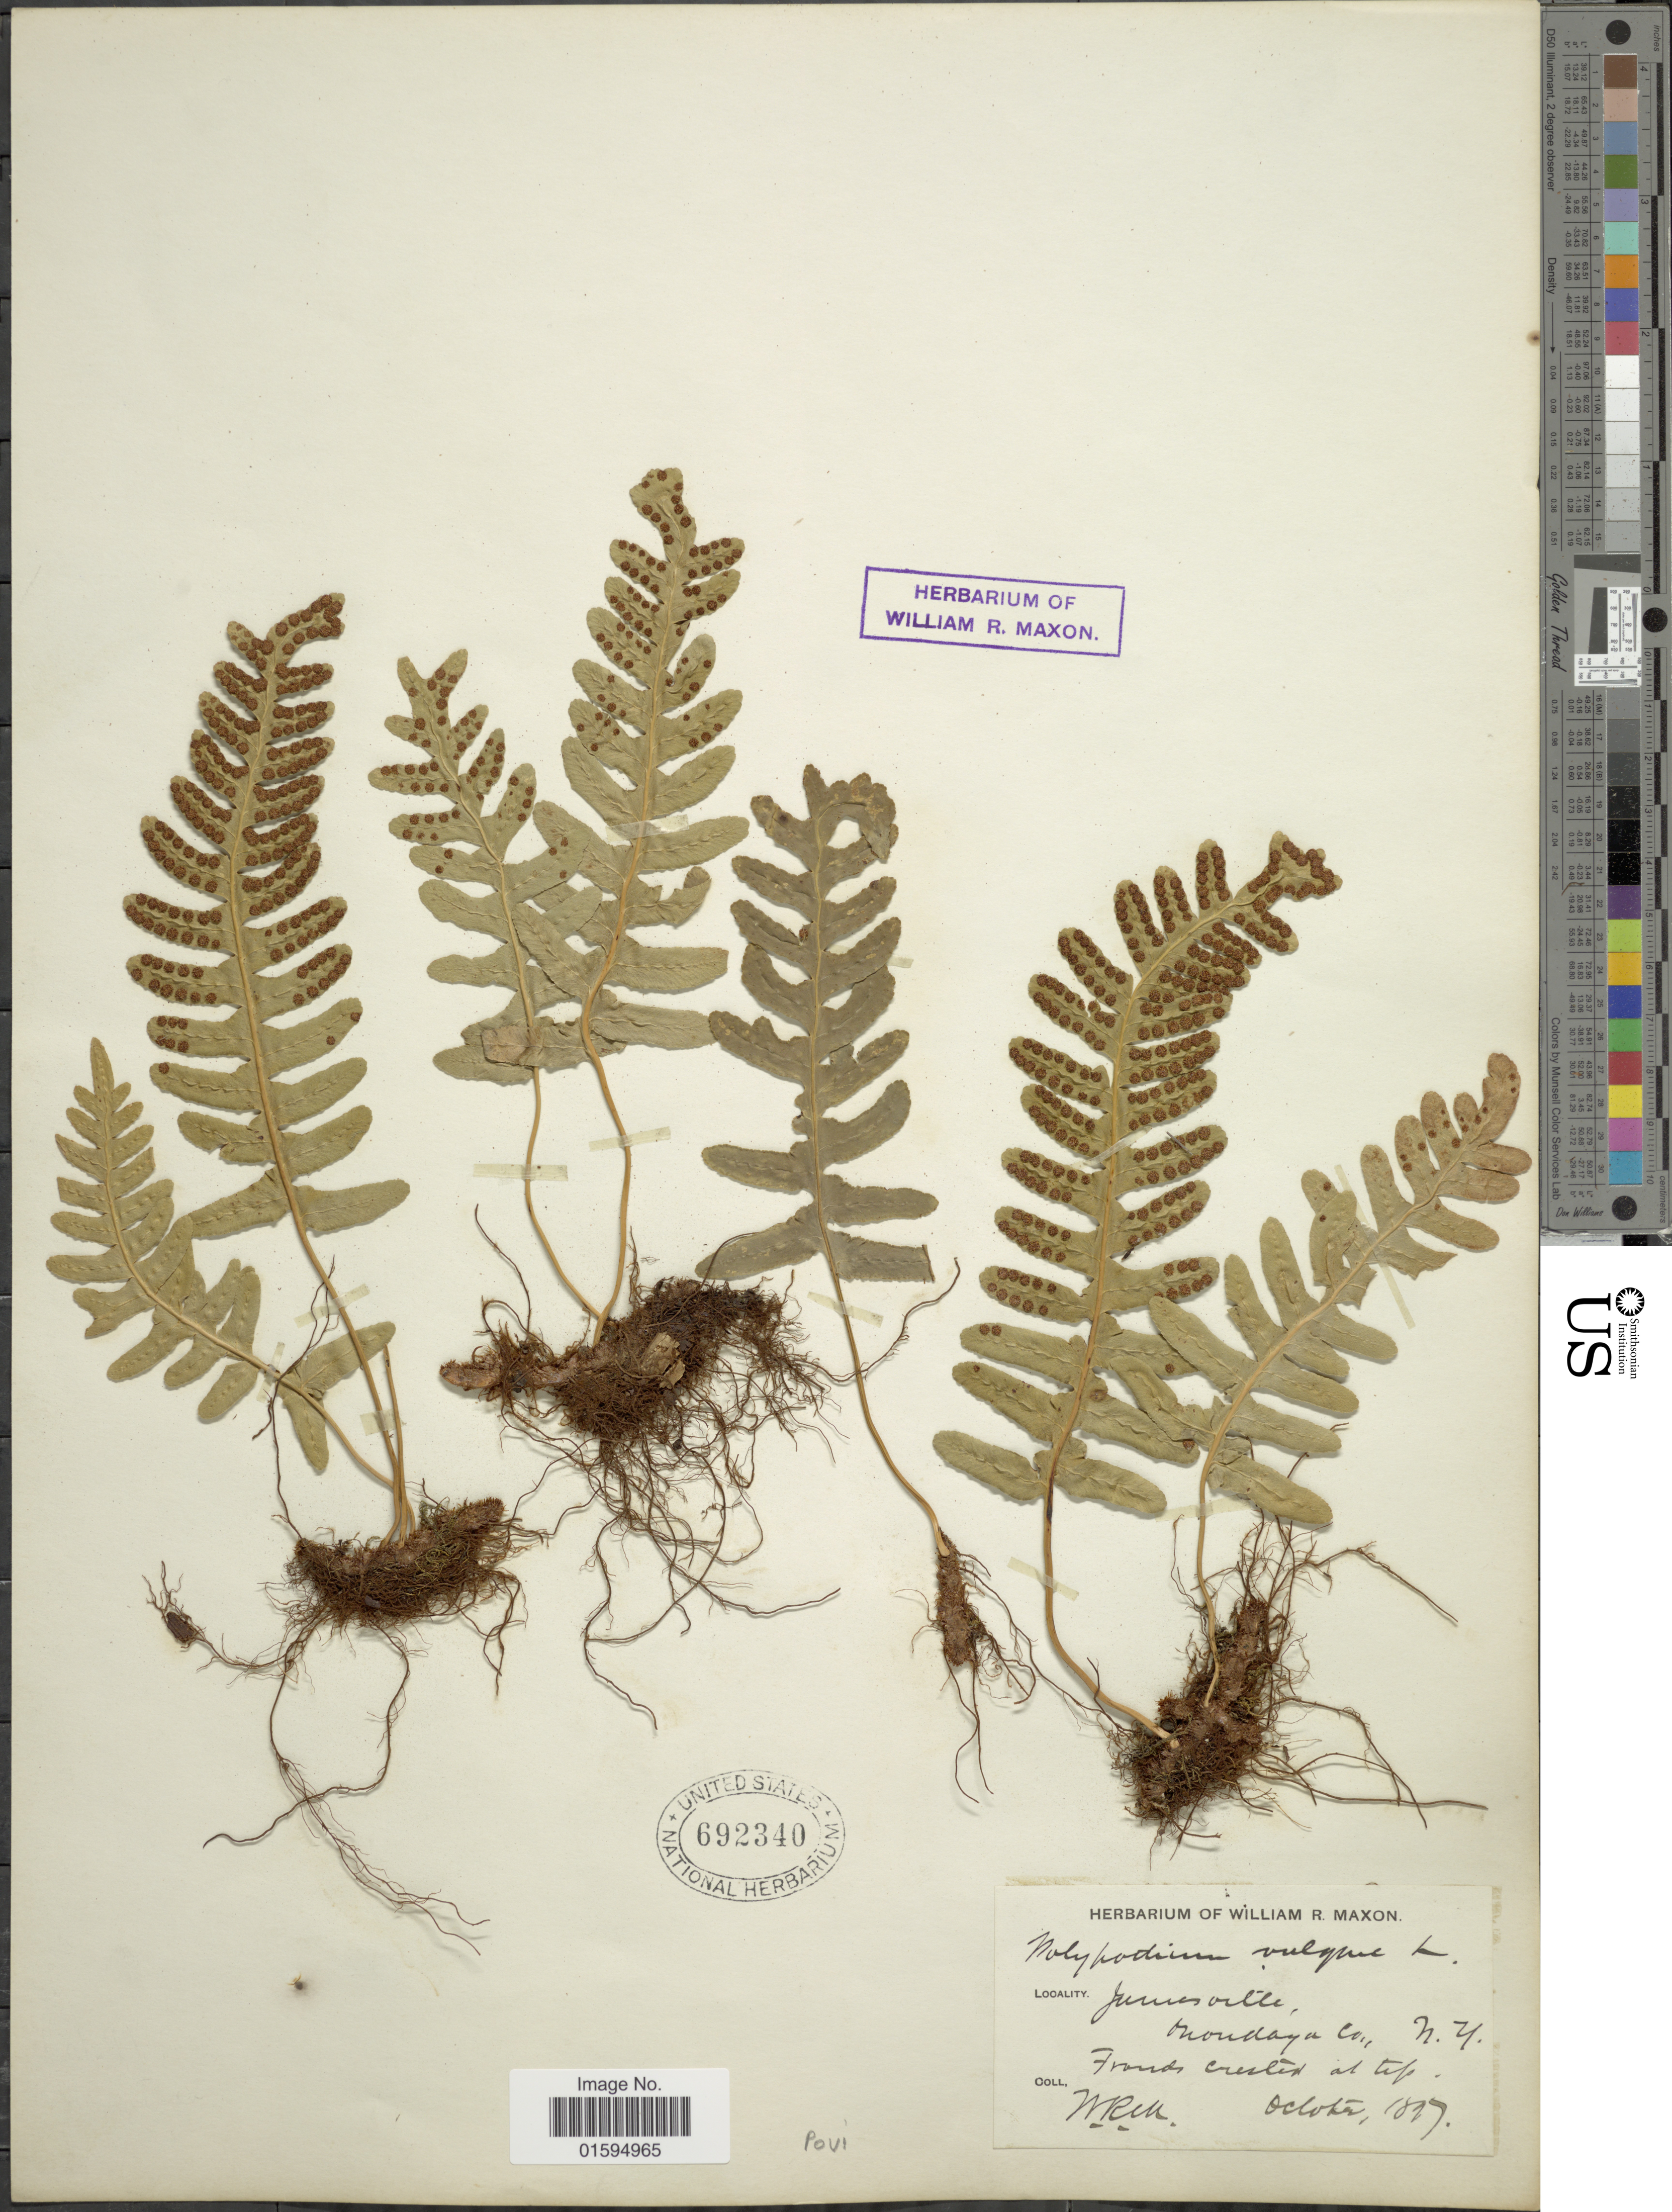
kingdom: Plantae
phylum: Tracheophyta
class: Polypodiopsida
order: Polypodiales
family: Polypodiaceae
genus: Polypodium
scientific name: Polypodium virginianum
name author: L.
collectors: W. R. Maxon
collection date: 1897-10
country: United States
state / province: New York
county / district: Onondaga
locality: Jamesville.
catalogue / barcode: US 692340